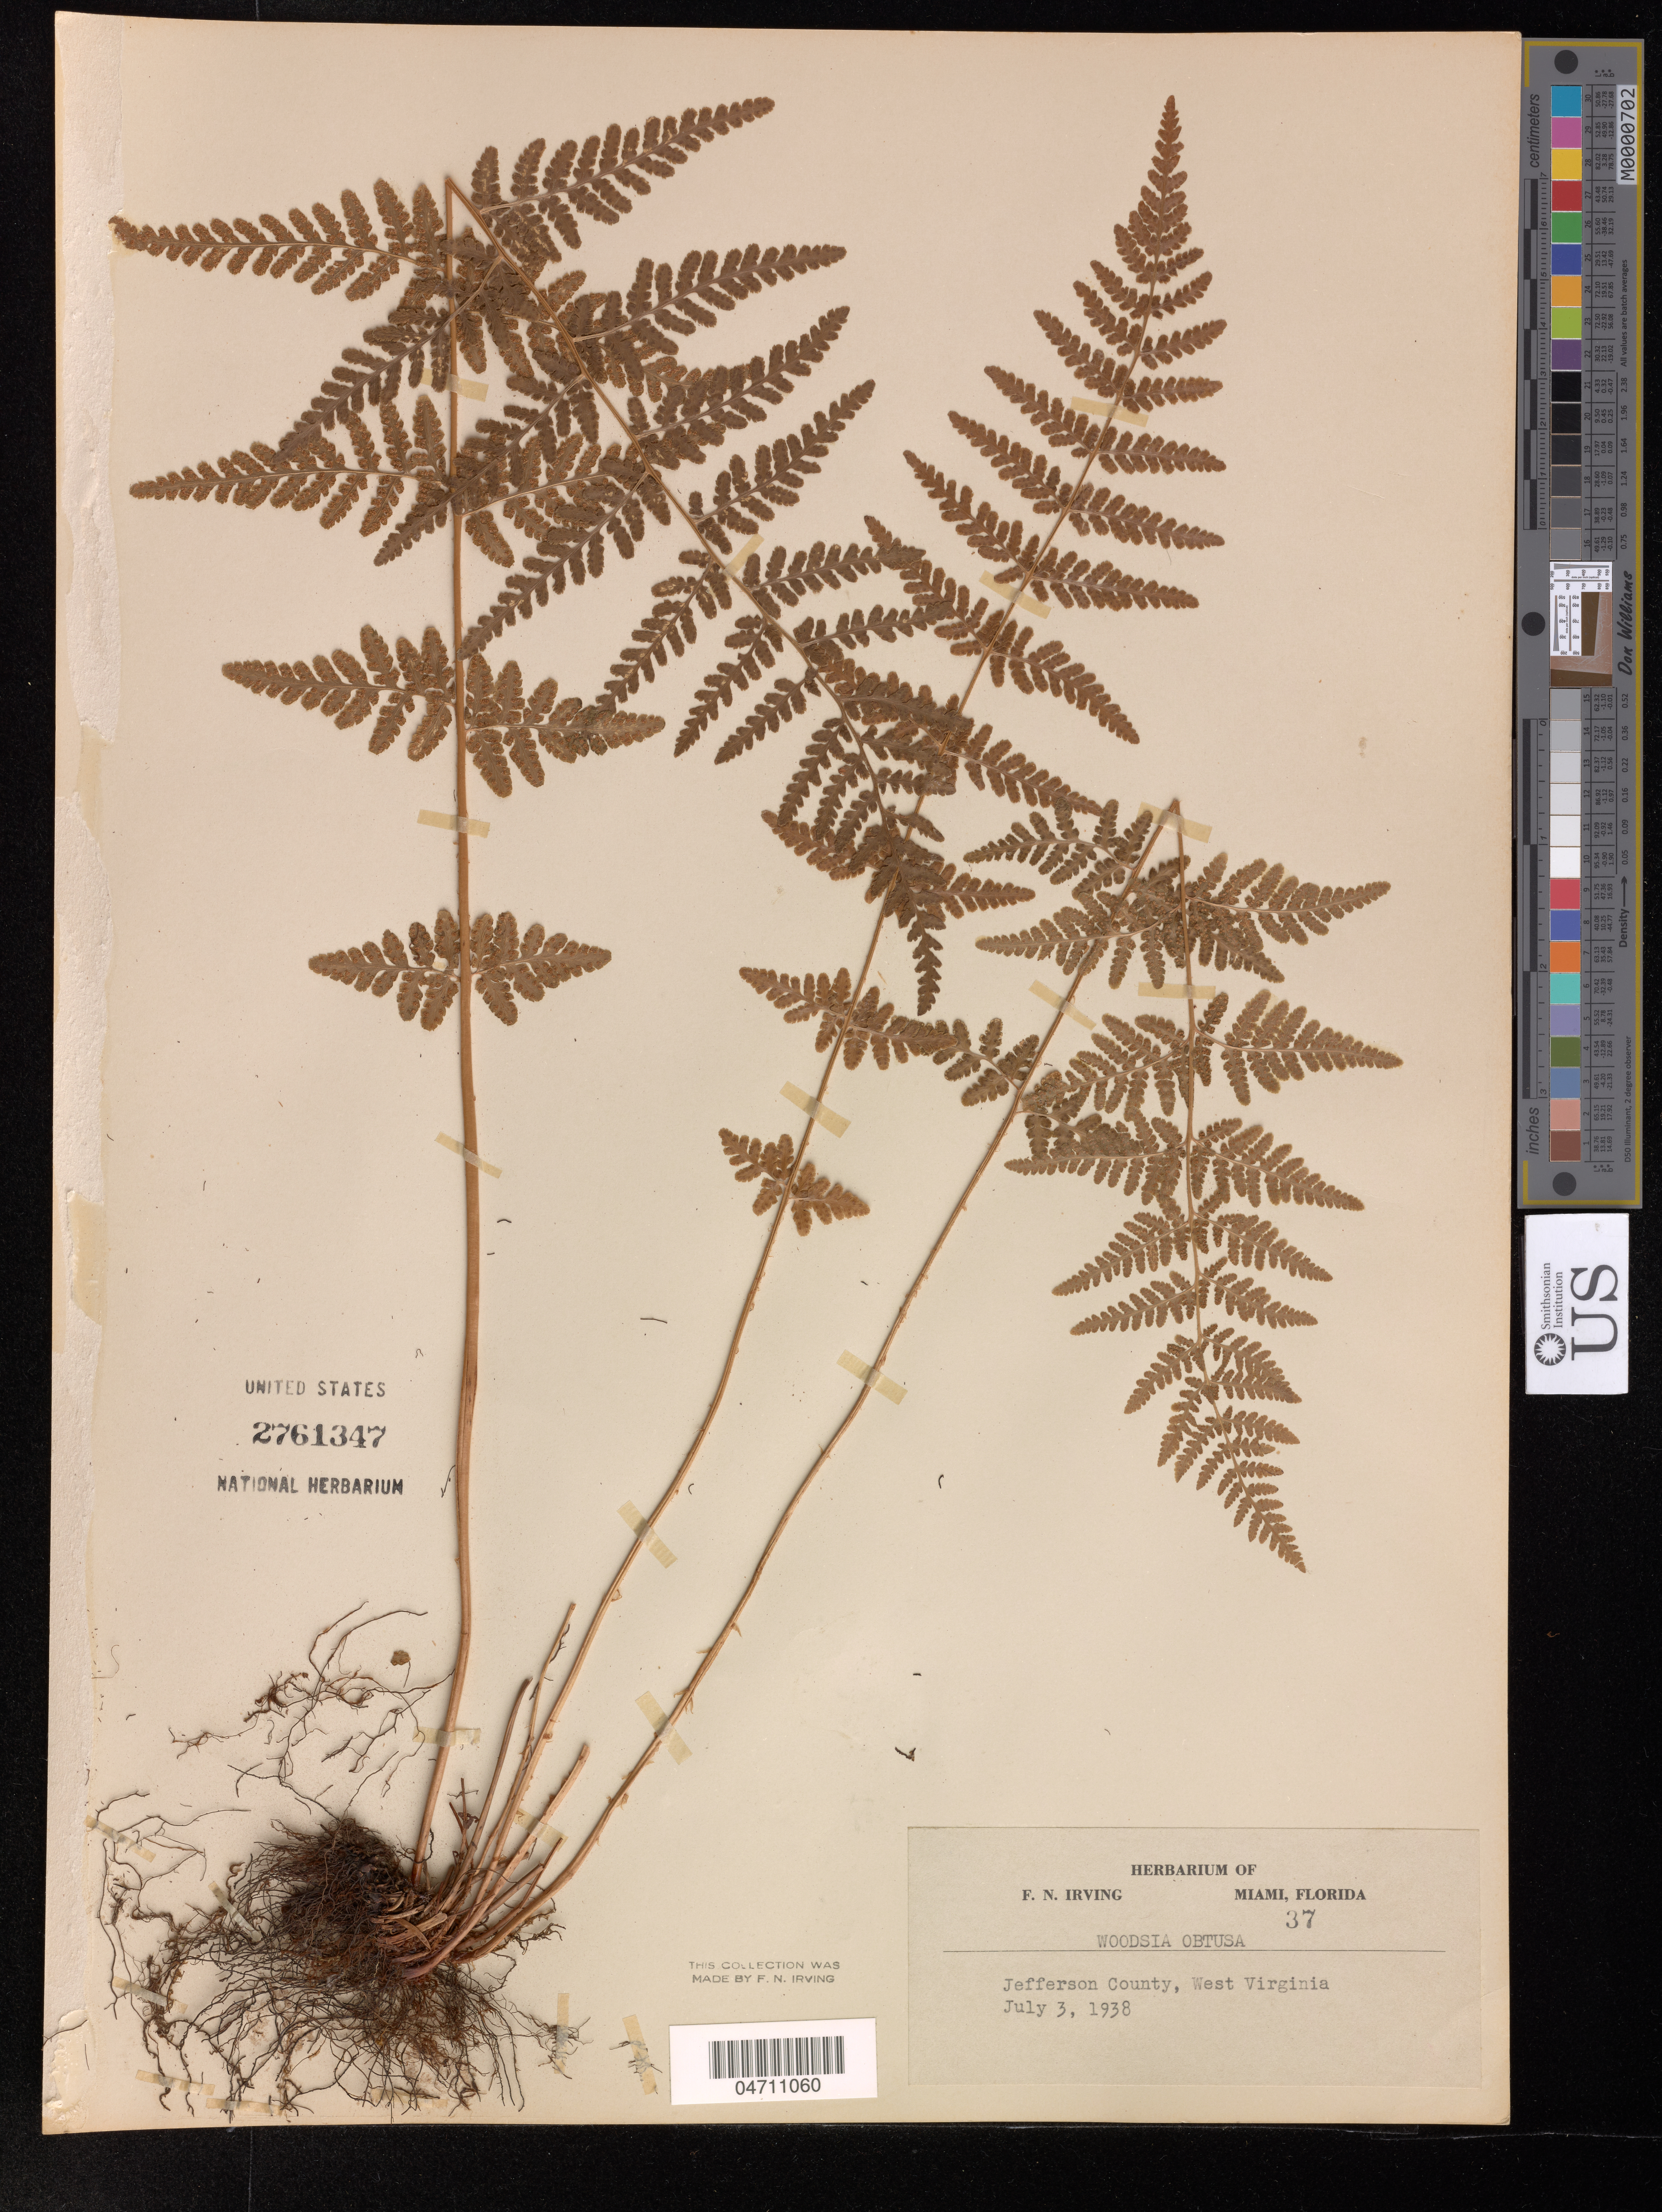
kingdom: Plantae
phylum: Tracheophyta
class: Polypodiopsida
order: Polypodiales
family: Woodsiaceae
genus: Woodsia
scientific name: Woodsia obtusa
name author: (Spreng.) Torr.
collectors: F. Irving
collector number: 37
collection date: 1938-07-03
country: United States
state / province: West Virginia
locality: Jefferson County.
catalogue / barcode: US 2761347